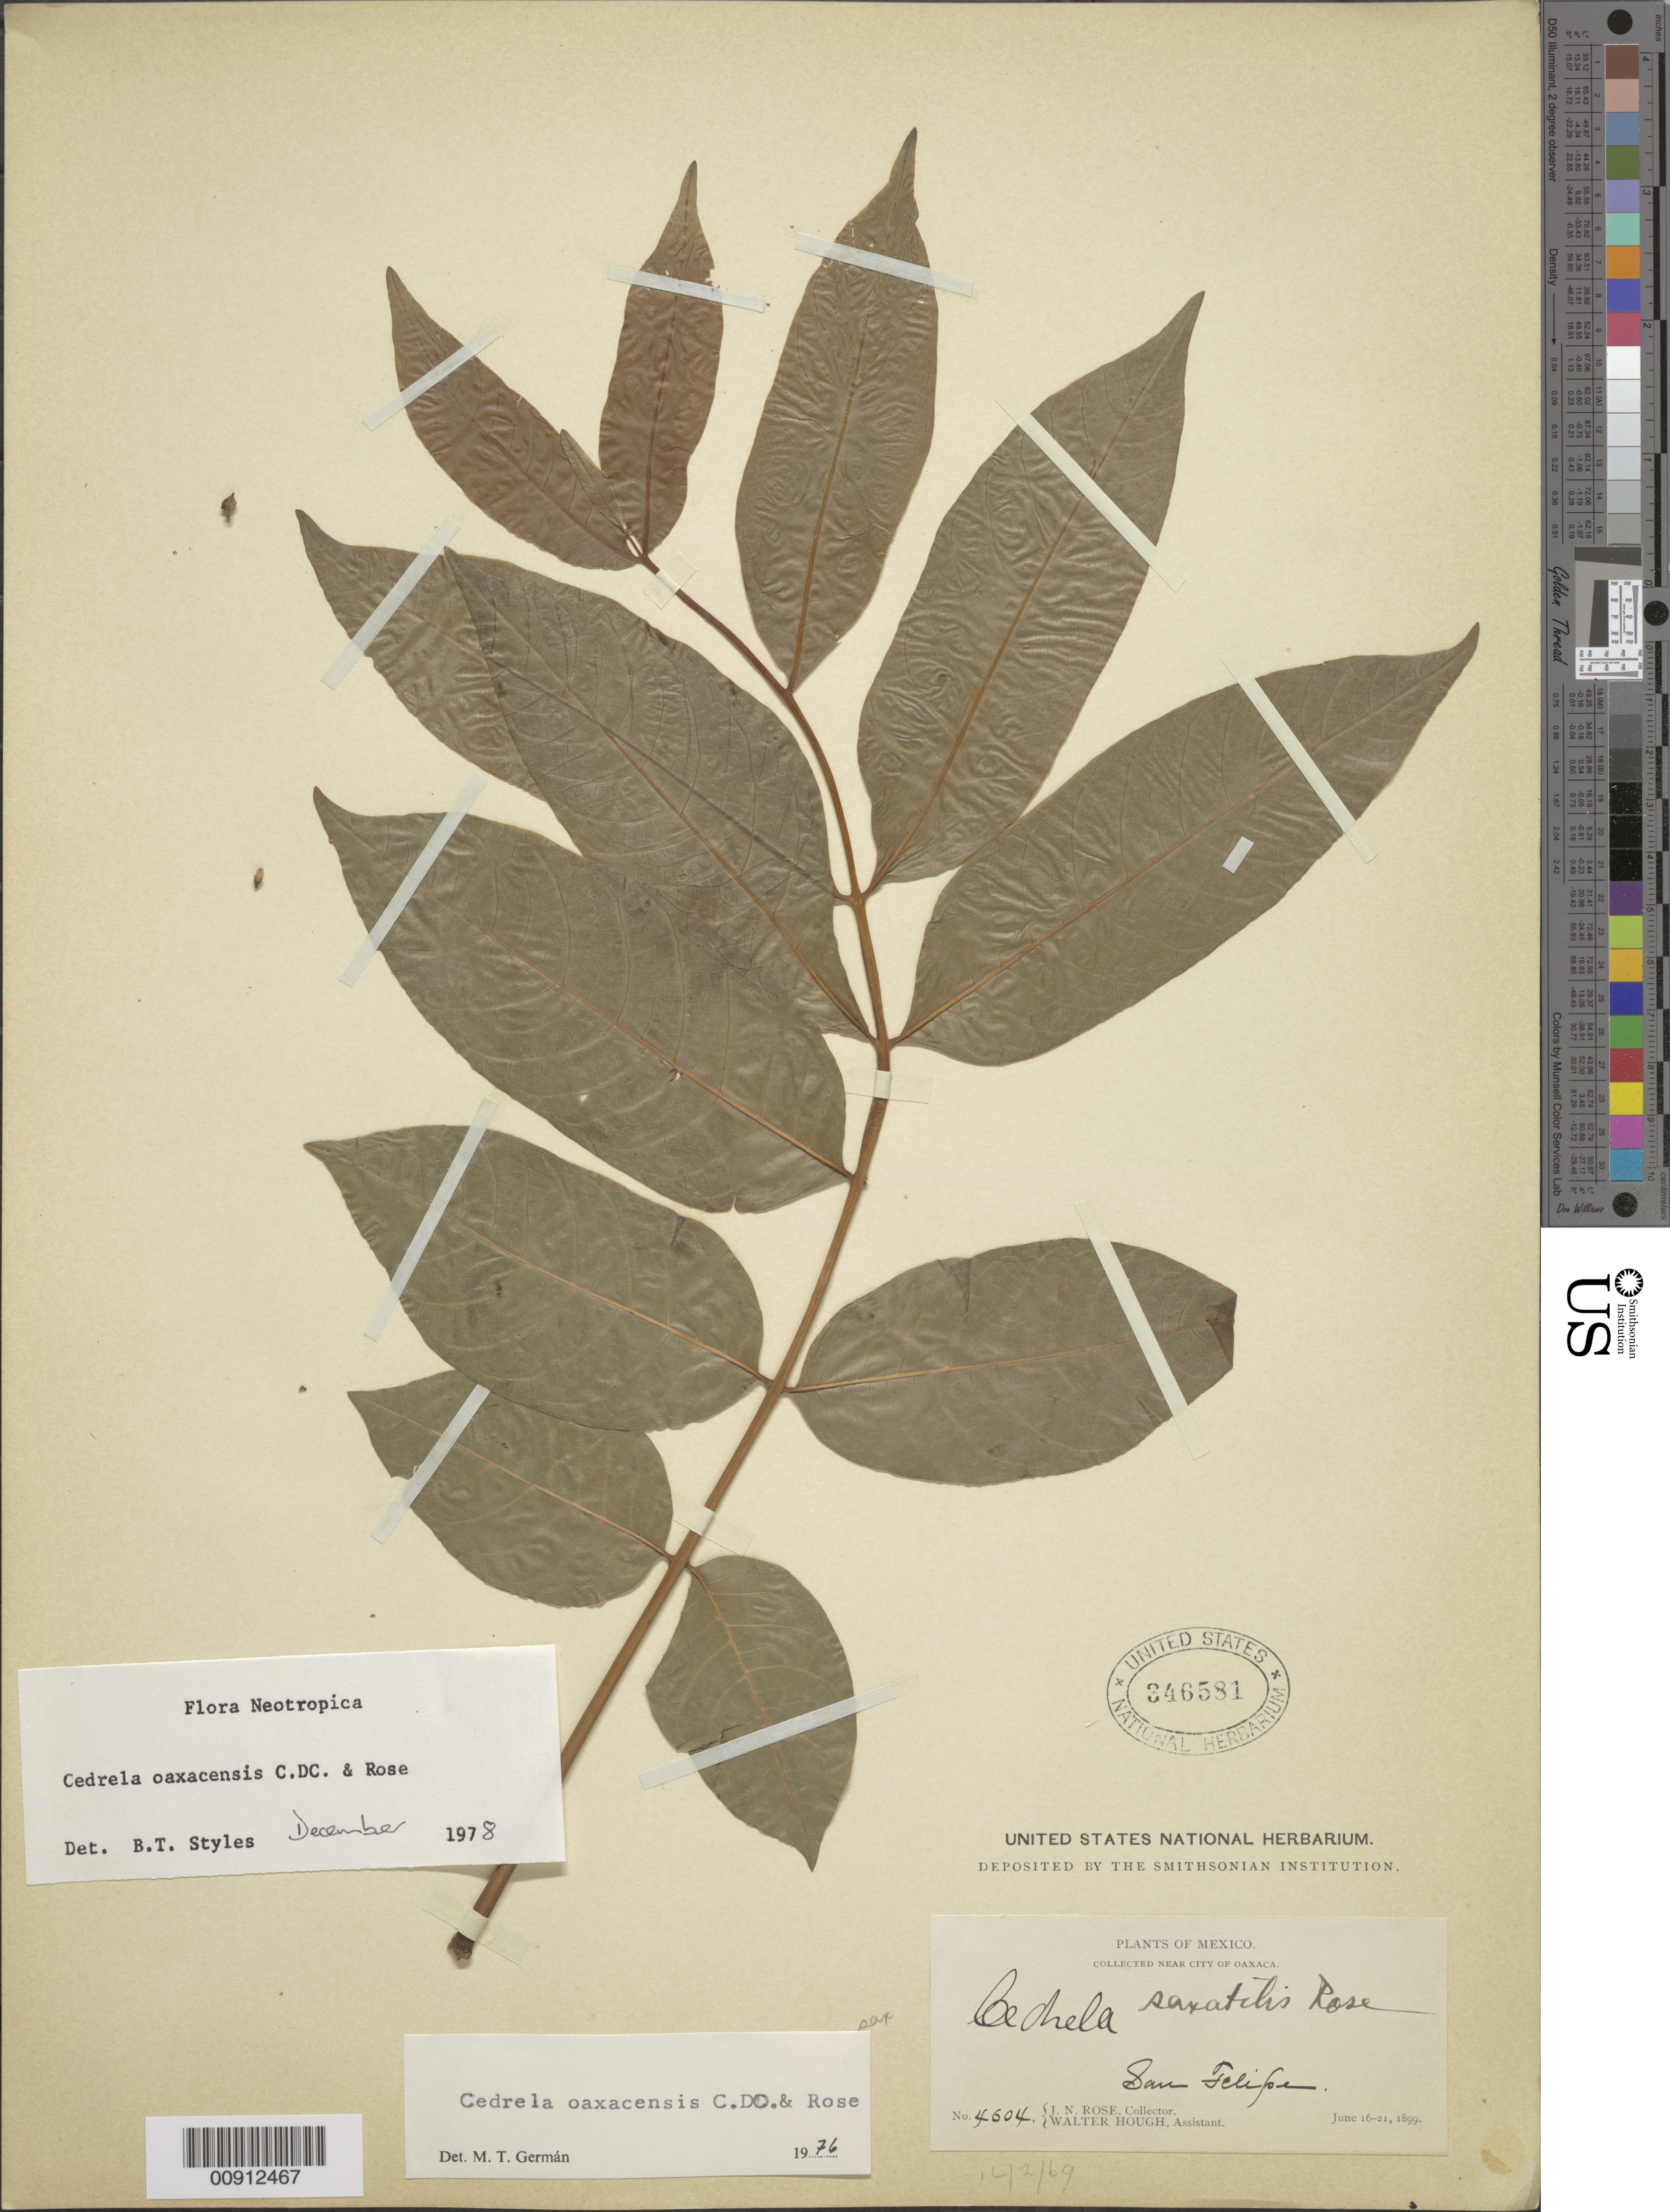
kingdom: Plantae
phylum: Tracheophyta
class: Magnoliopsida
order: Sapindales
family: Meliaceae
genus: Cedrela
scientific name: Cedrela oaxacensis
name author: C. DC. & Rose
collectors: J. N. Rose & W. Hough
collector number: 4604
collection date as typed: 16 Jun 1899 to 21 Jun 1899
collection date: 1899-06-16/1899-06-21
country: Mexico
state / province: Oaxaca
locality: San Felipe. Near City of Oaxaca.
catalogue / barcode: US 346581